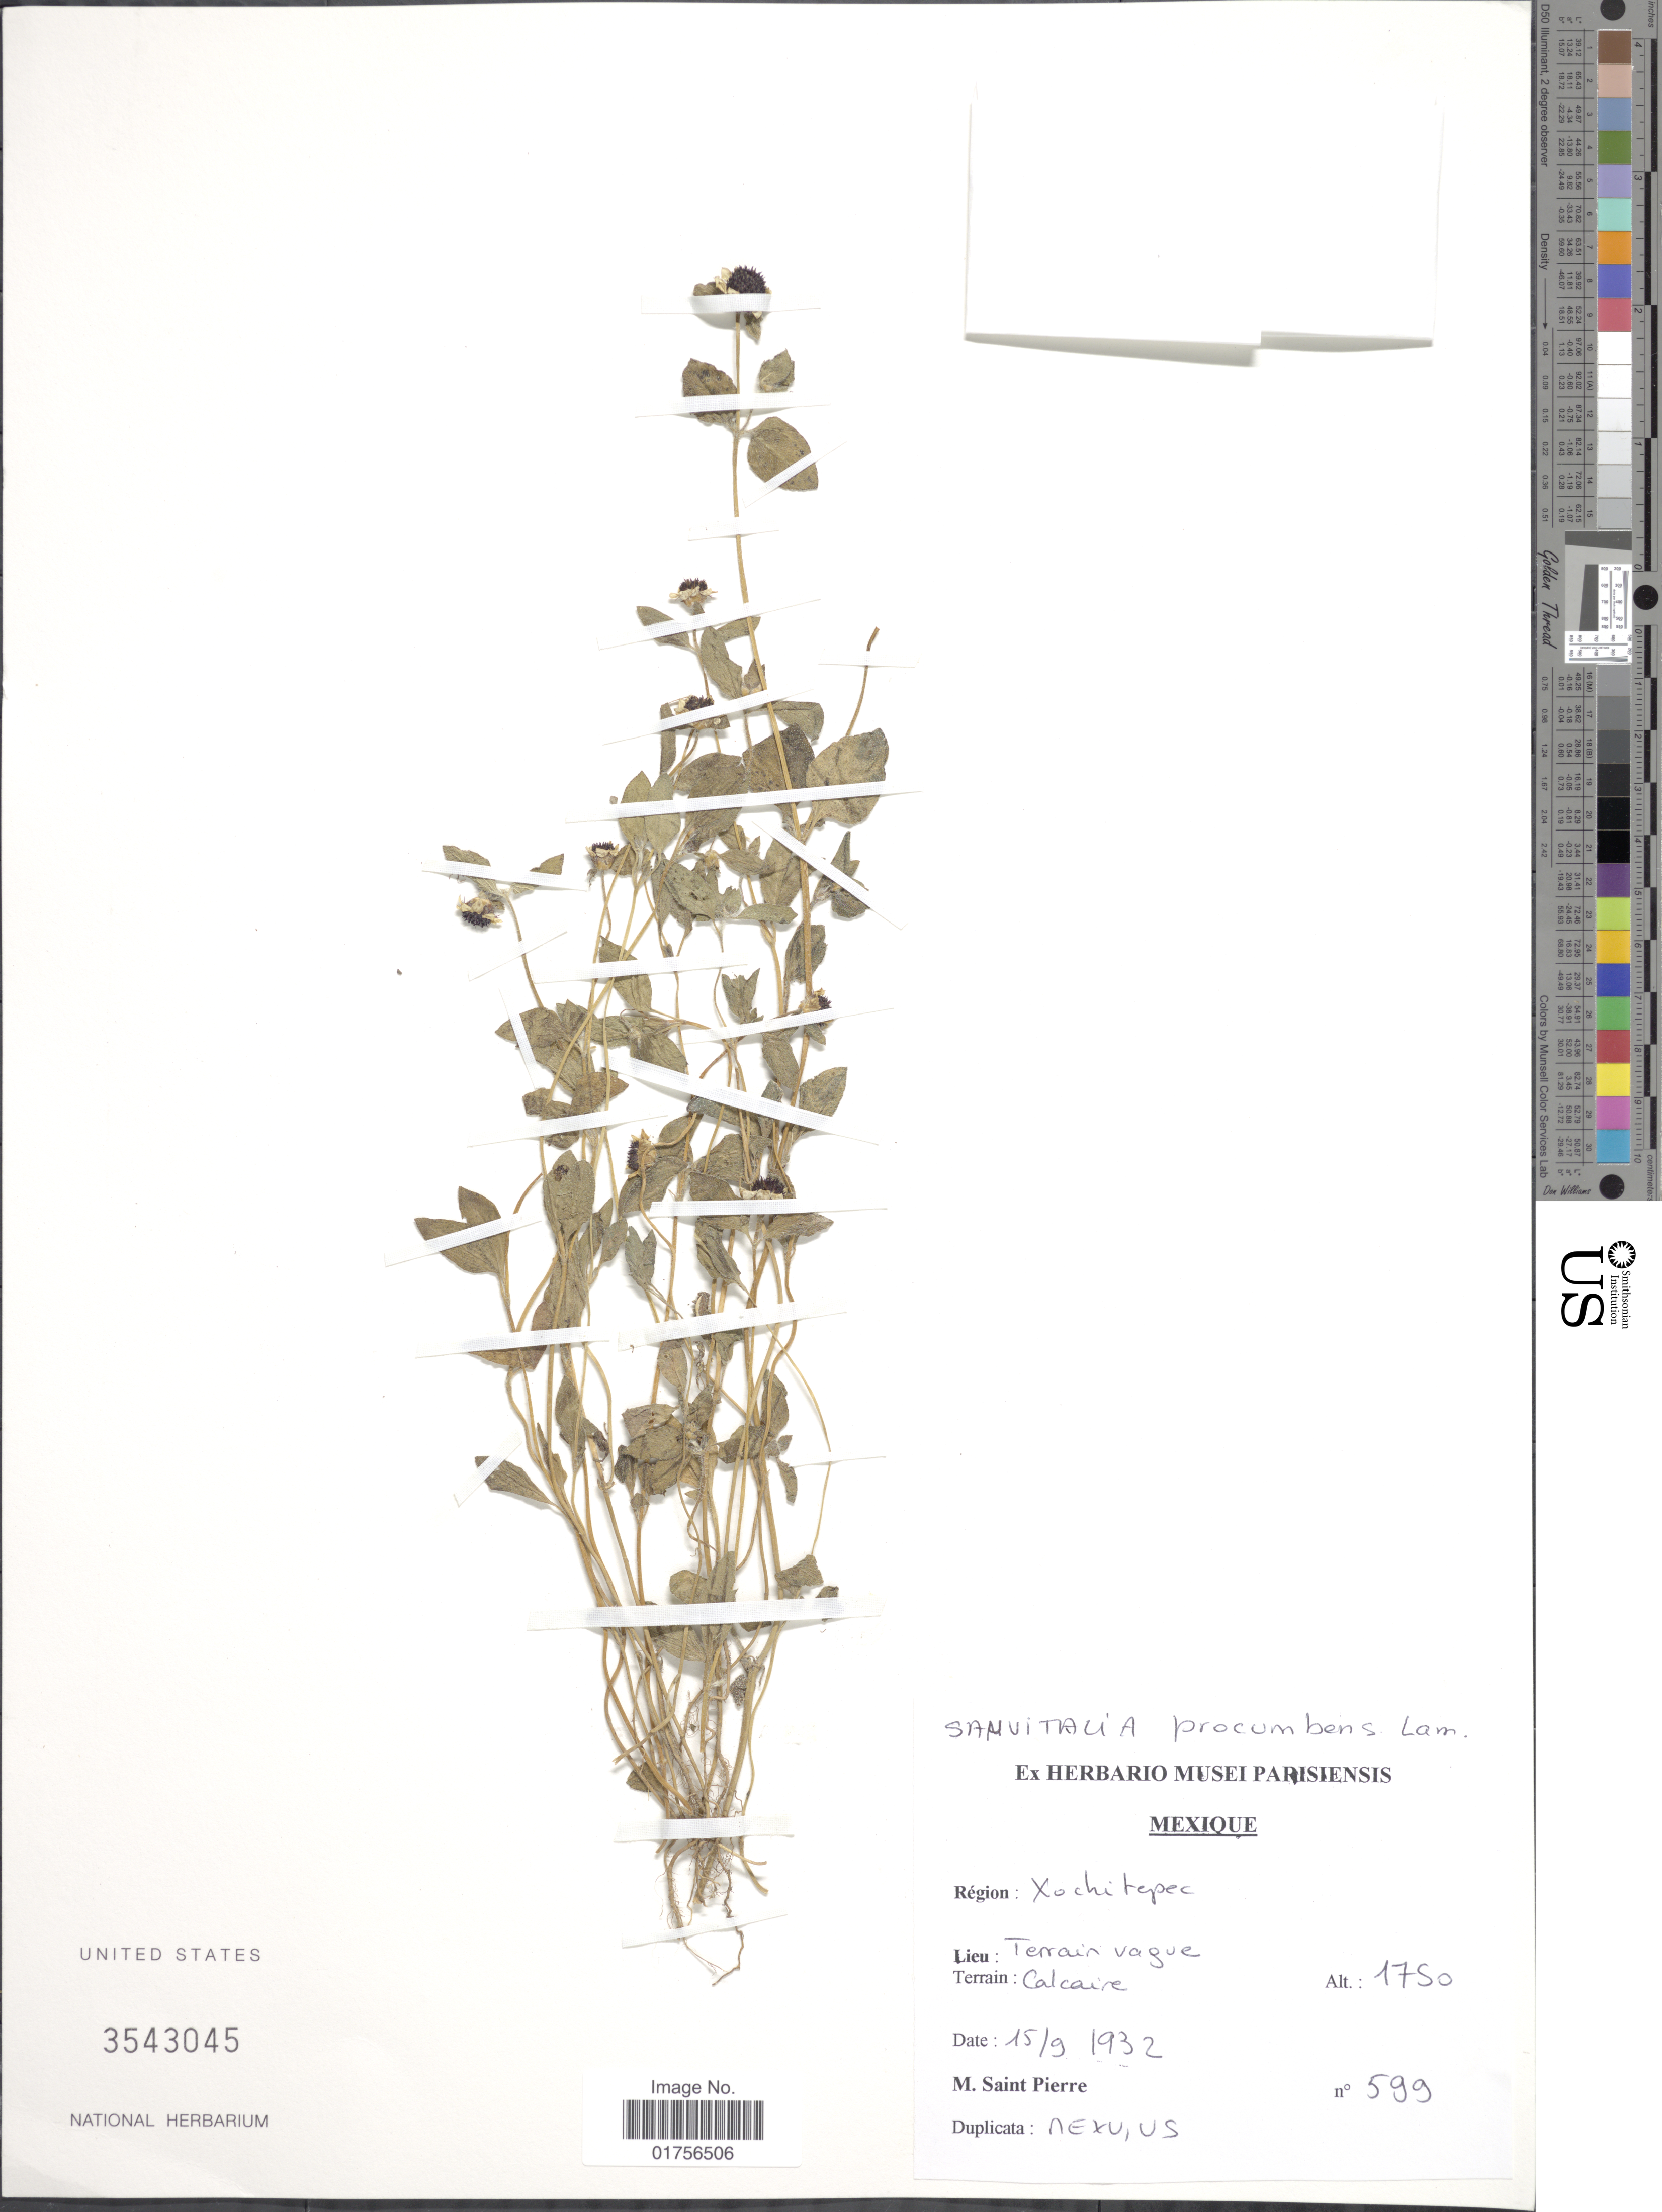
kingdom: Plantae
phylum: Tracheophyta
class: Magnoliopsida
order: Asterales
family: Asteraceae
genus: Sanvitalia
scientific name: Sanvitalia procumbens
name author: Lam.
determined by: Skibicki, Samuel V.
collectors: M. Saint-Pierre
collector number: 599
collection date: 1932-09-15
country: Mexico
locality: Terrain vague, Region: Xochitepec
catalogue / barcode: US 3543045